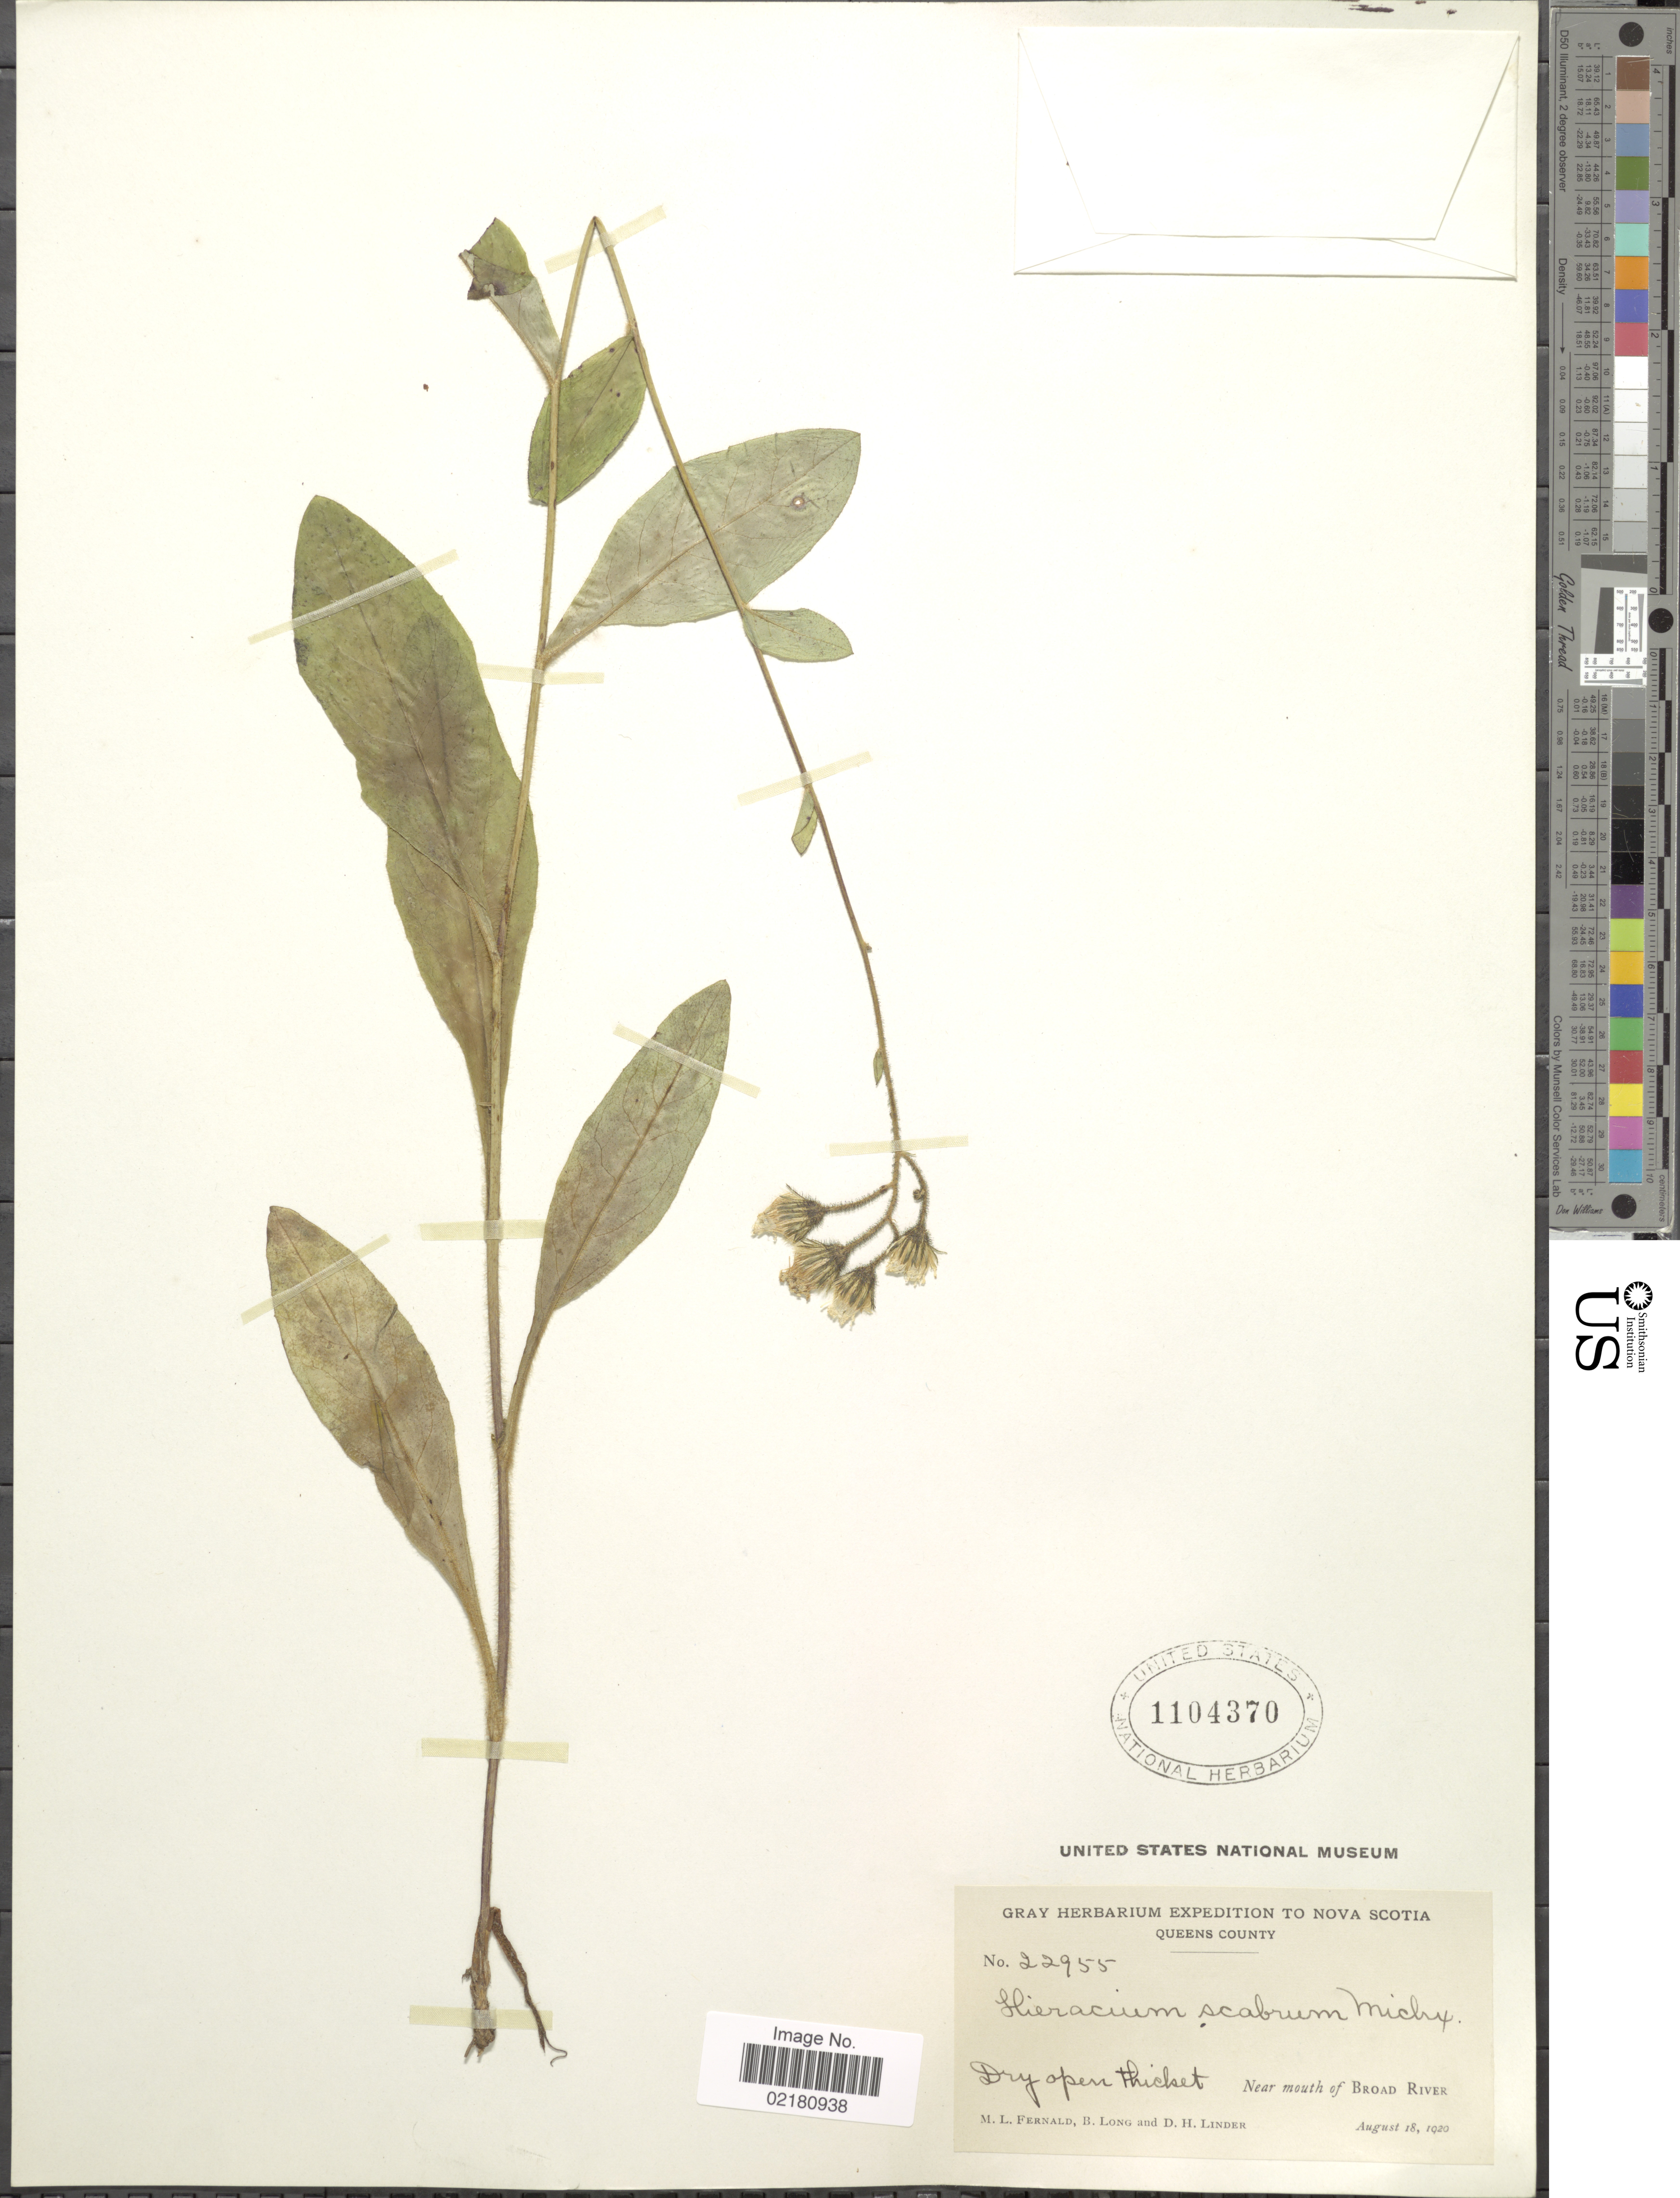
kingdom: Plantae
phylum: Tracheophyta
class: Magnoliopsida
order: Asterales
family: Asteraceae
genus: Pilosella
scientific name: Pilosella verruculata subsp. verruculata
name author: (Link) Soják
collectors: M. L. Fernald, B. Long & D. Linder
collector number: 22955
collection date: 1920-08-18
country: Canada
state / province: Nova Scotia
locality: Queens County. Dry open thicket. Near mouth of Broad River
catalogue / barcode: US 1104370